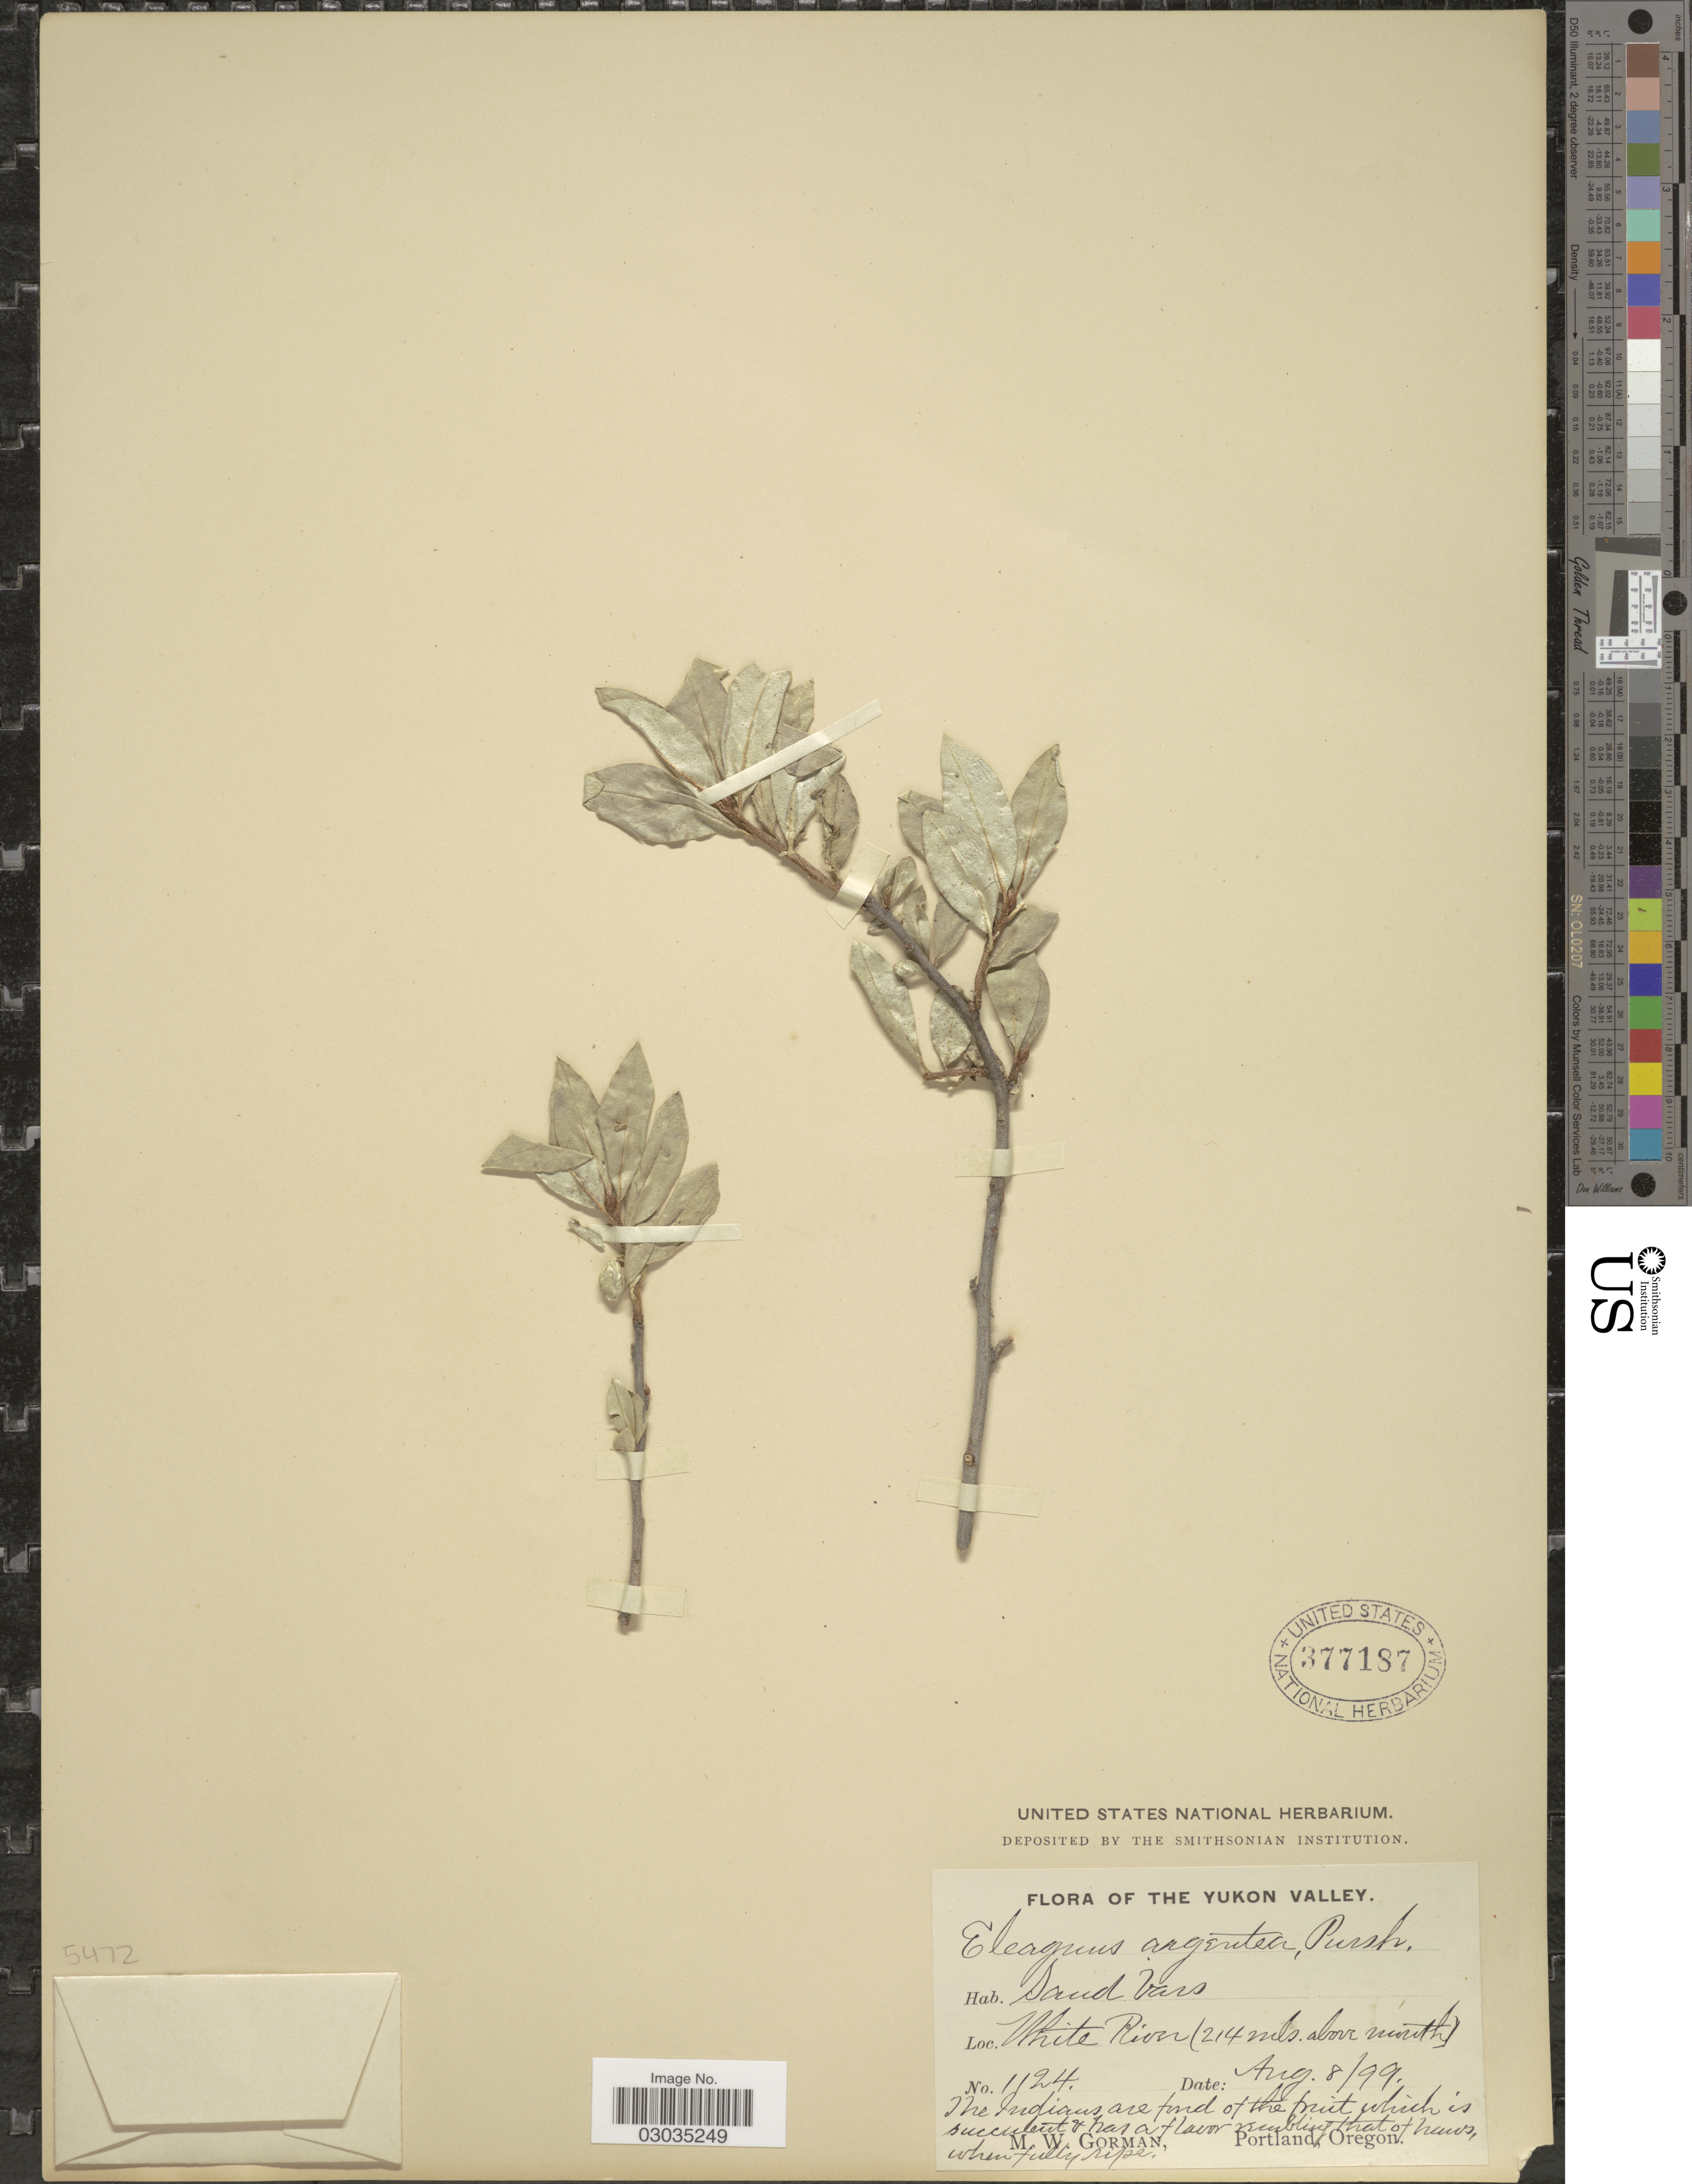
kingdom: Plantae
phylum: Tracheophyta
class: Magnoliopsida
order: Rosales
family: Elaeagnaceae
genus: Elaeagnus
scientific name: Elaeagnus commutata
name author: Bernh. ex Rydb.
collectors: M. W. Gorman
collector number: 1124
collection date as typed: Transcribed d/m/y: 8/8/99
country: Canada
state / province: Yukon Territory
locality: The Yukon Valley, White River (214 mls. above mouth).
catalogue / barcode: US 377187